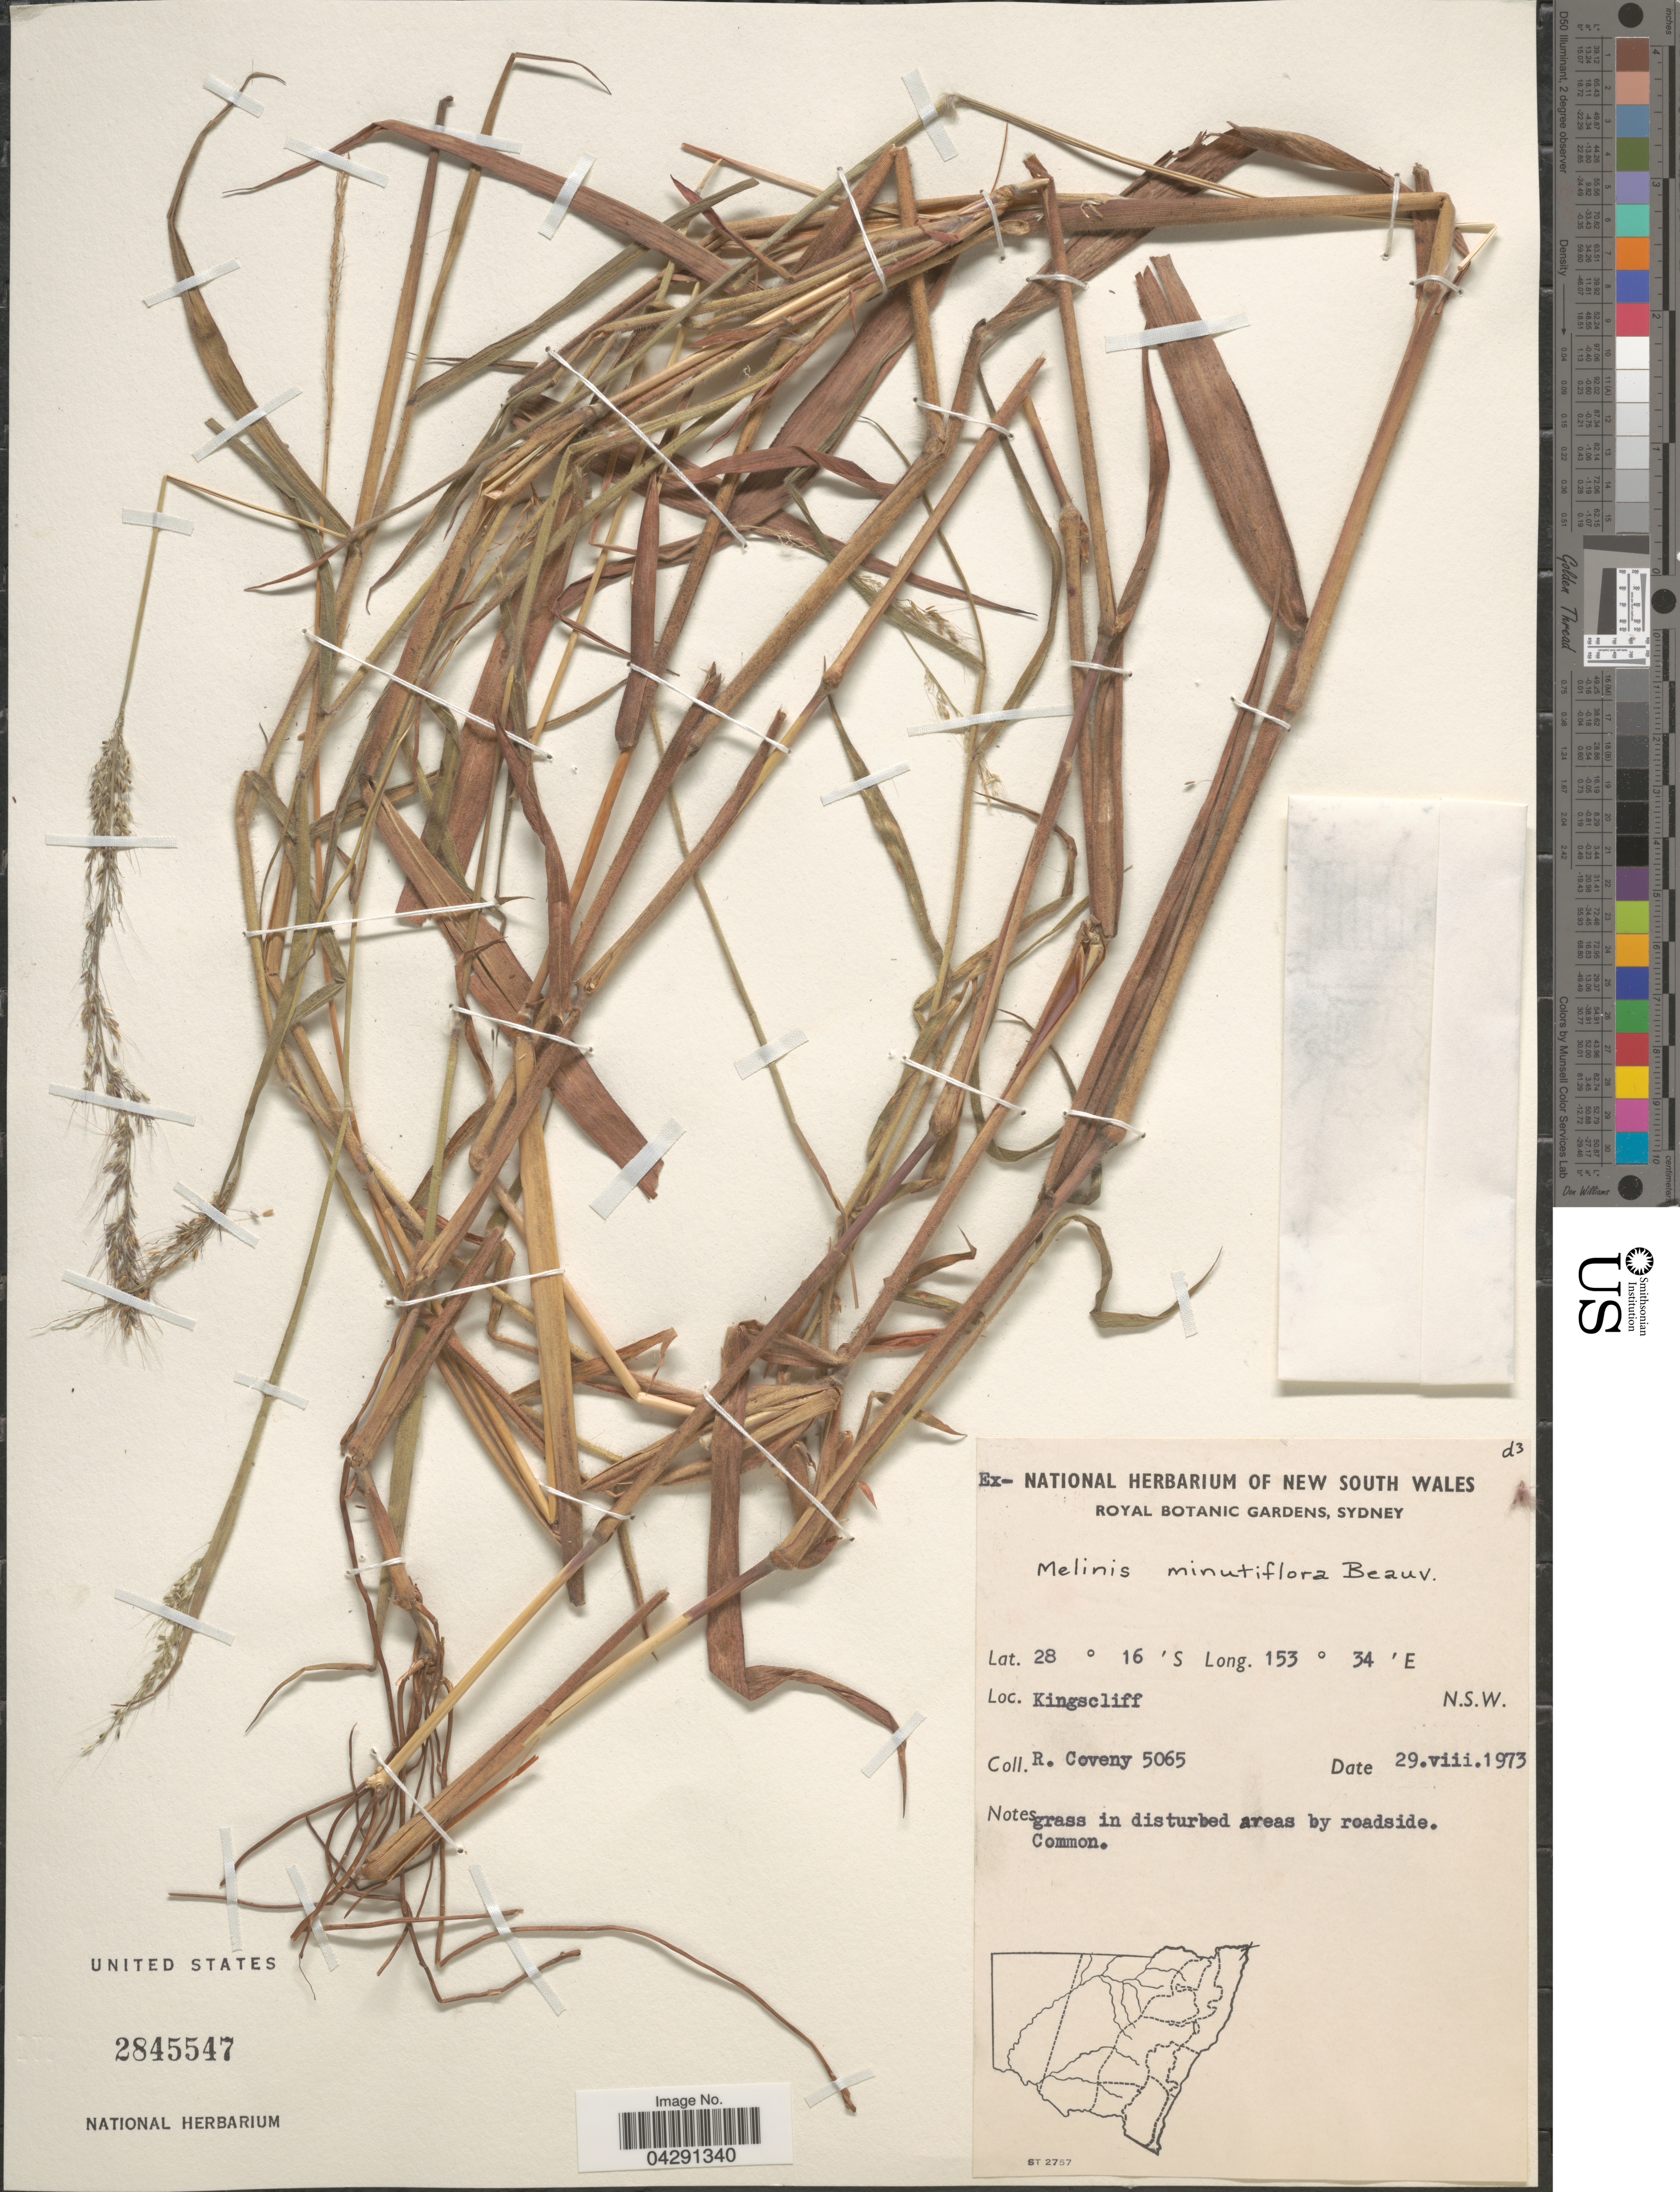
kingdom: Plantae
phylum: Tracheophyta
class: Liliopsida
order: Poales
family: Poaceae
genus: Melinis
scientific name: Melinis minutiflora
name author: P. Beauv.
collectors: R. Coveny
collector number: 5065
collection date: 1973-08-29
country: Australia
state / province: New South Wales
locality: Kingscliff.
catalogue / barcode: US 2845547